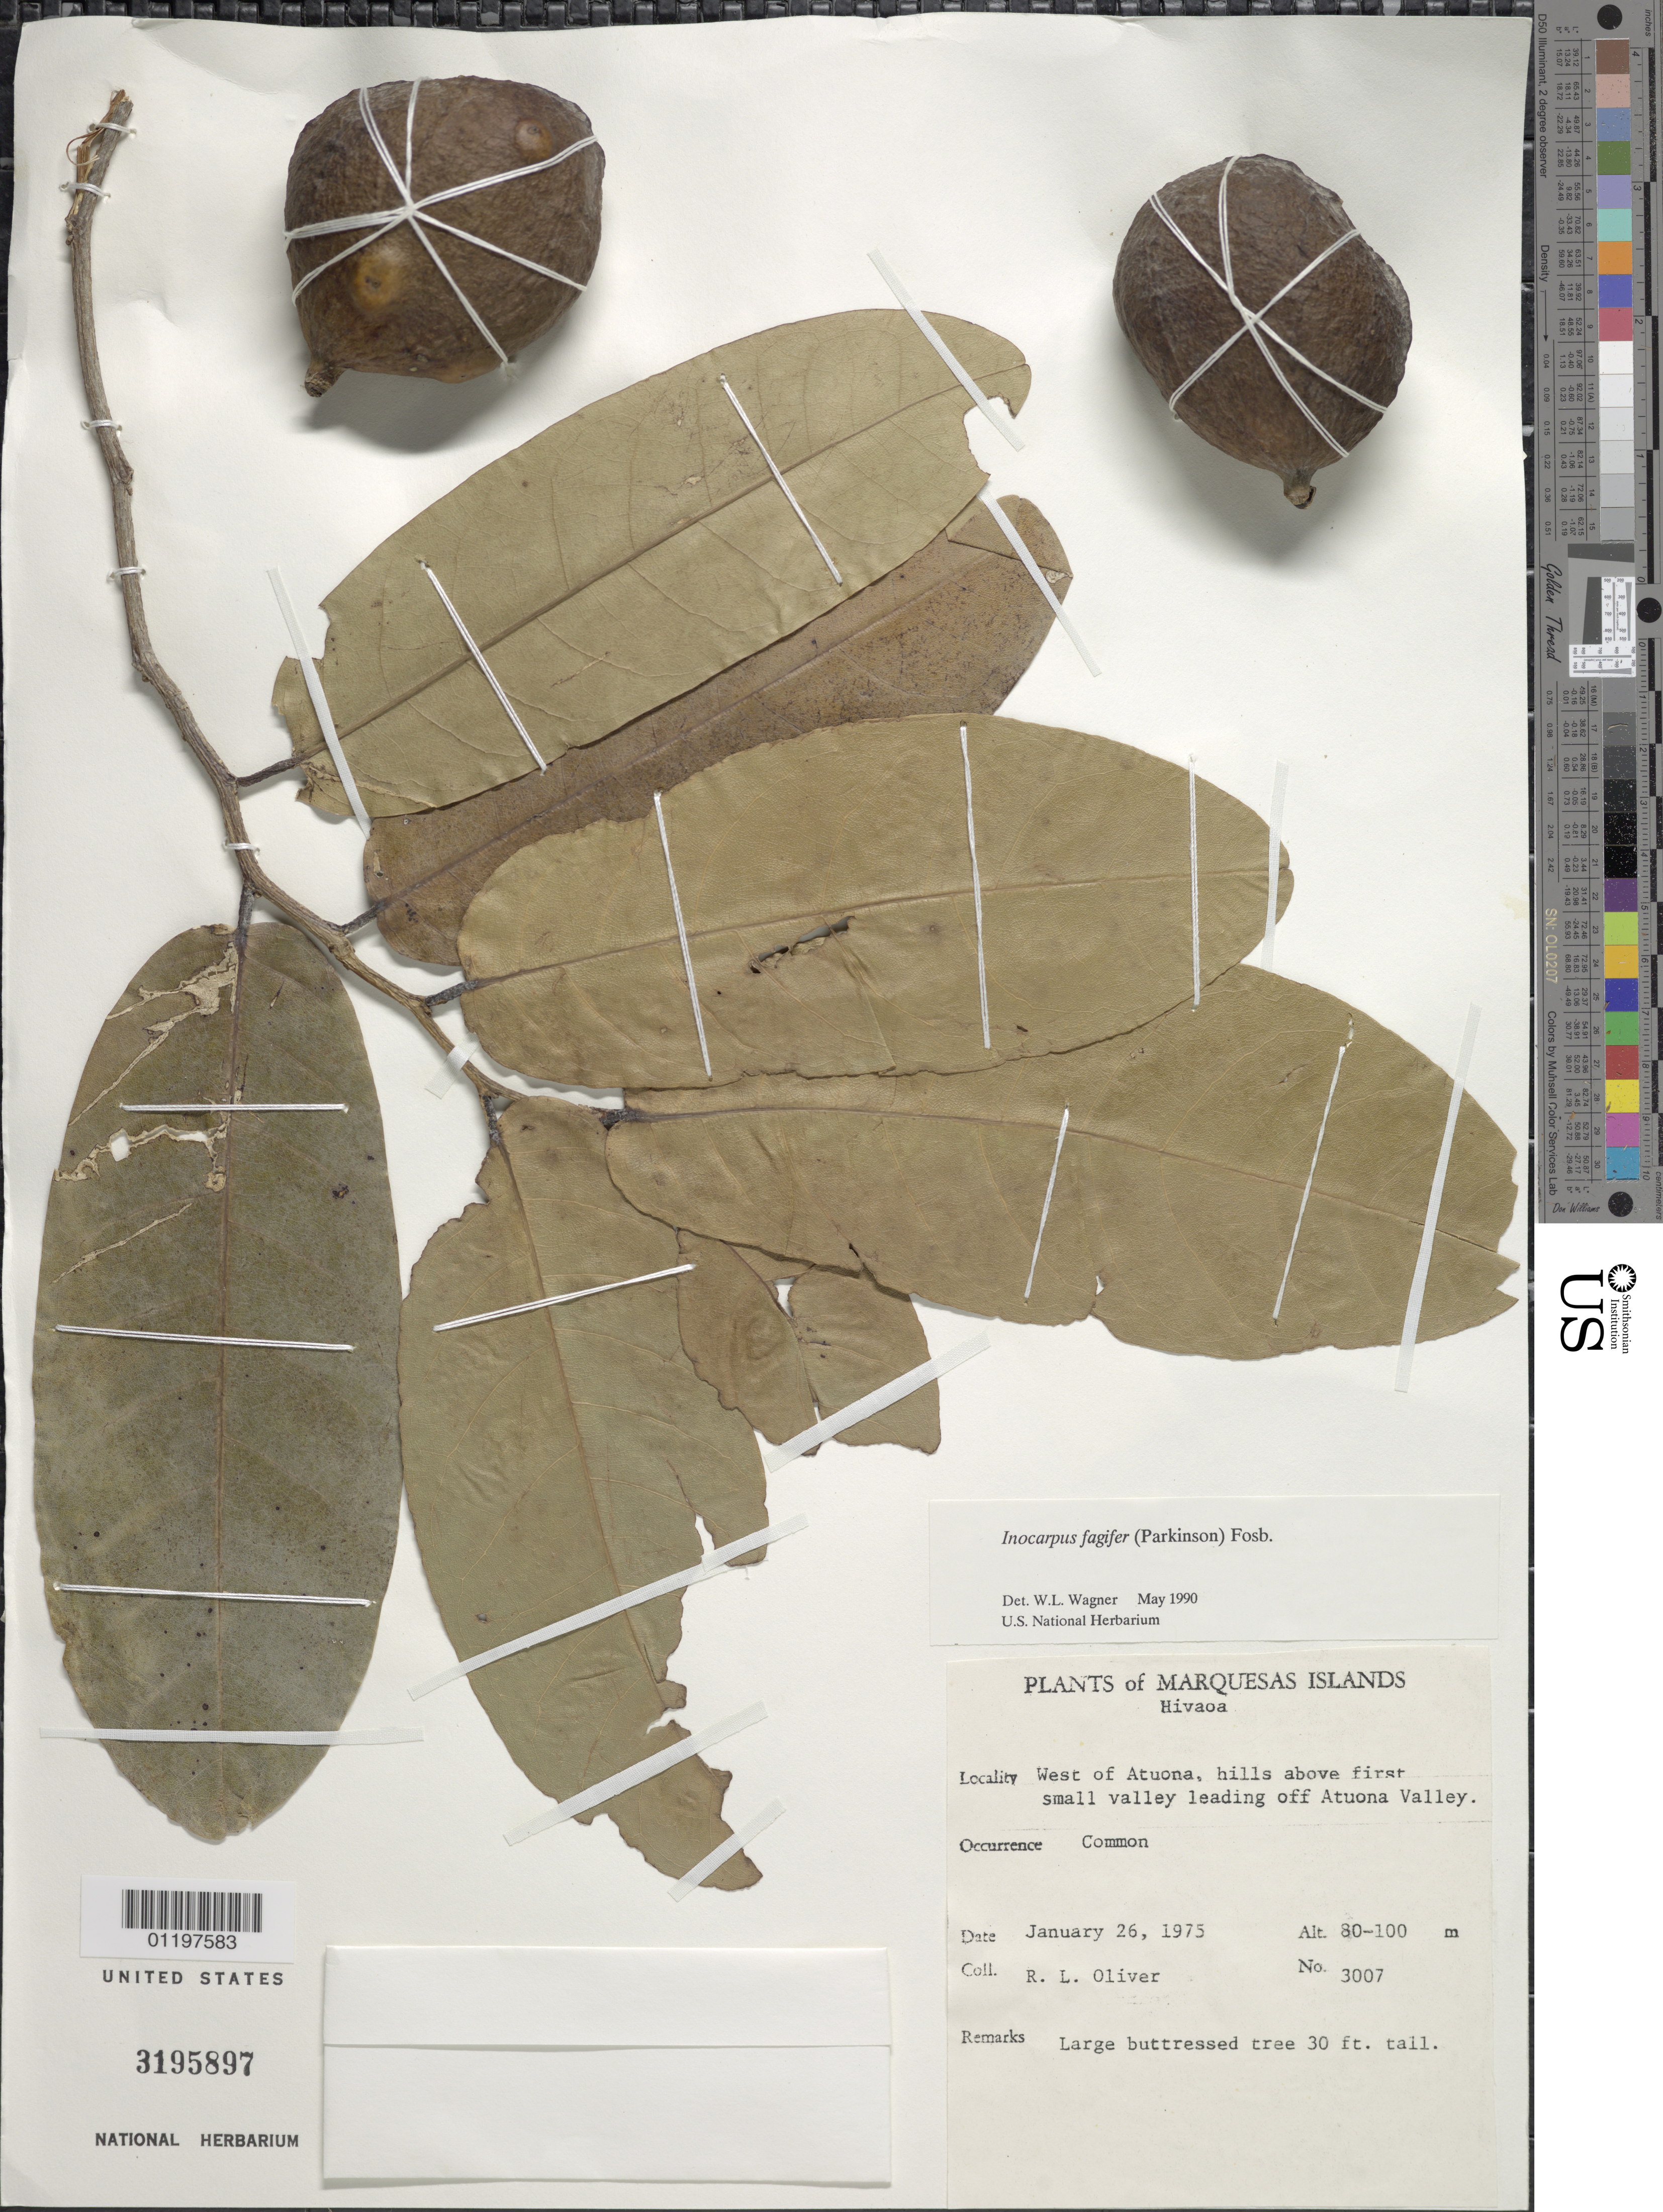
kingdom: Plantae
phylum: Tracheophyta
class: Magnoliopsida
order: Fabales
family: Fabaceae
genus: Inocarpus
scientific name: Inocarpus fagifer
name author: (Parkinson) Fosberg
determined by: Wagner, W. L., (BOT), Smithsonian Institution - National Museum of Natural History (UNITED STATES)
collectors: R. L. Oliver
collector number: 3007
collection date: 1975-01-26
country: French Polynesia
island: Hiva Oa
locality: W of Atuona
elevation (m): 80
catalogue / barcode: US 3195897